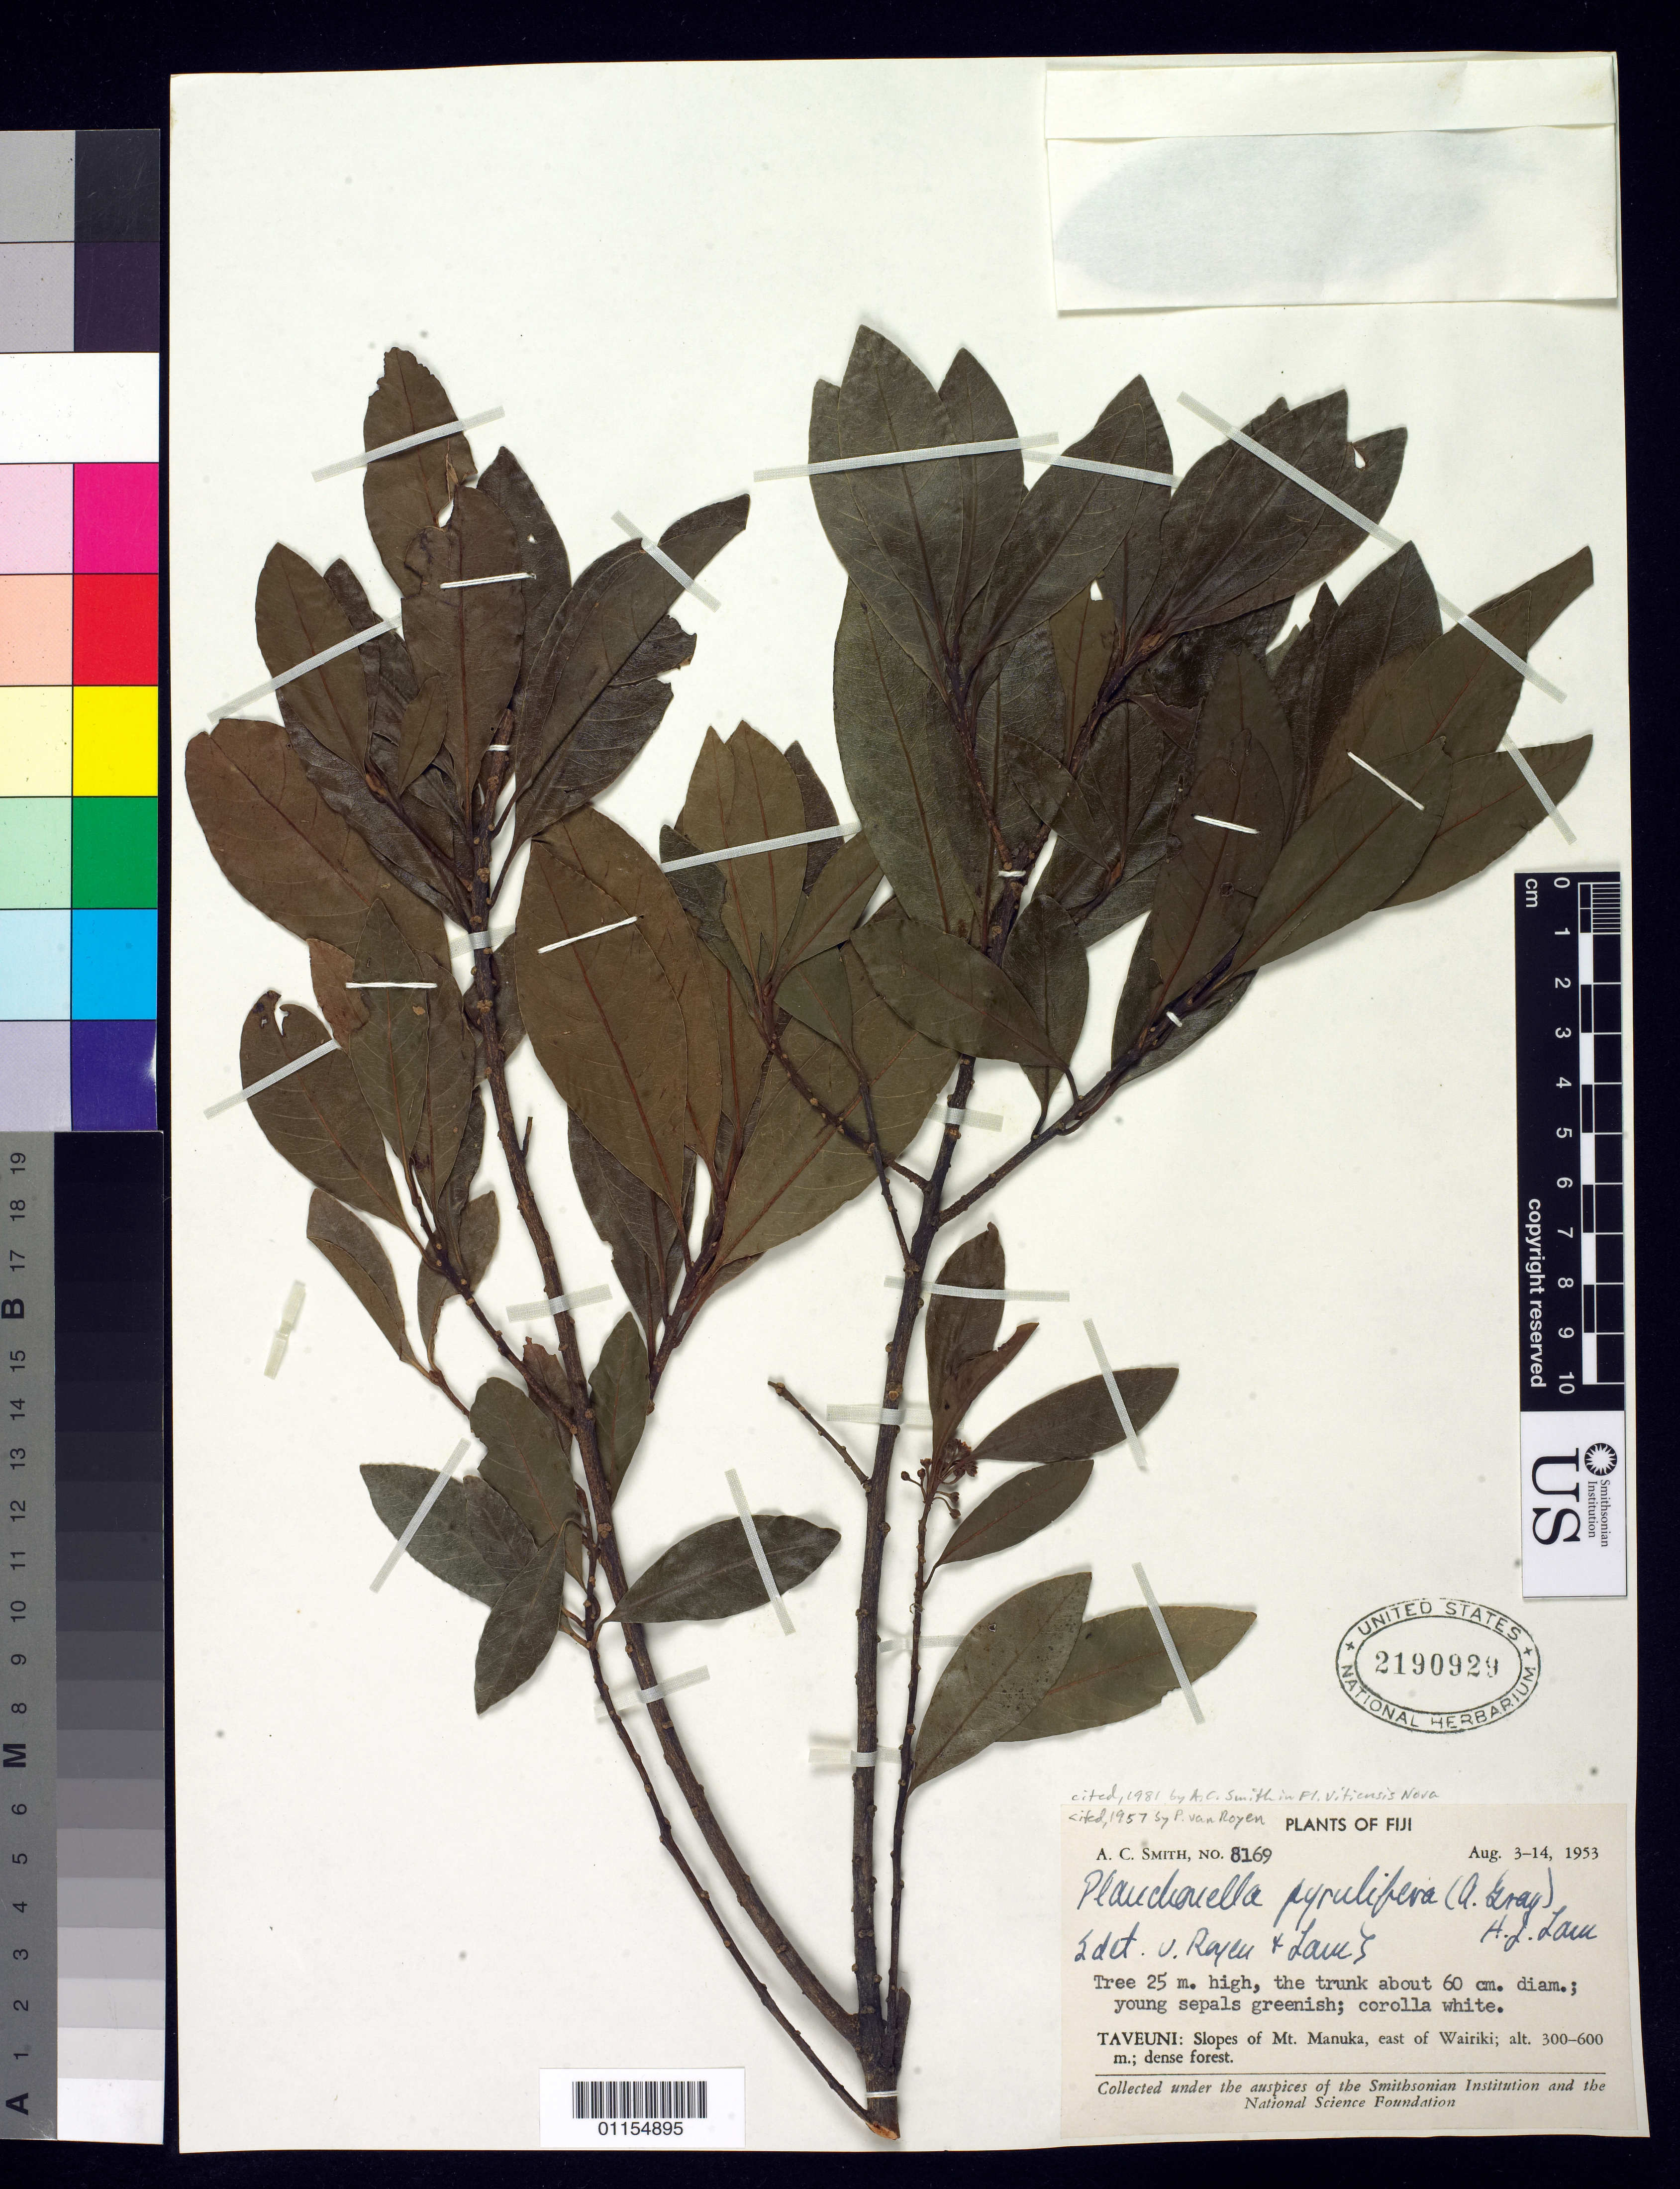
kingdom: Plantae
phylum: Tracheophyta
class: Magnoliopsida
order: Ericales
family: Sapotaceae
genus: Planchonella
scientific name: Planchonella pyrulifera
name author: (A. Gray) H.J. Lam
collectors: A. C. Smith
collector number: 8169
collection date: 1953-08-03/1953-08-14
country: Fiji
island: Taveuni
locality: Taveuni: Slopes of Mt. Manuka, E of Wairiki.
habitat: dense forest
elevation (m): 300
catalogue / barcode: US 2190929